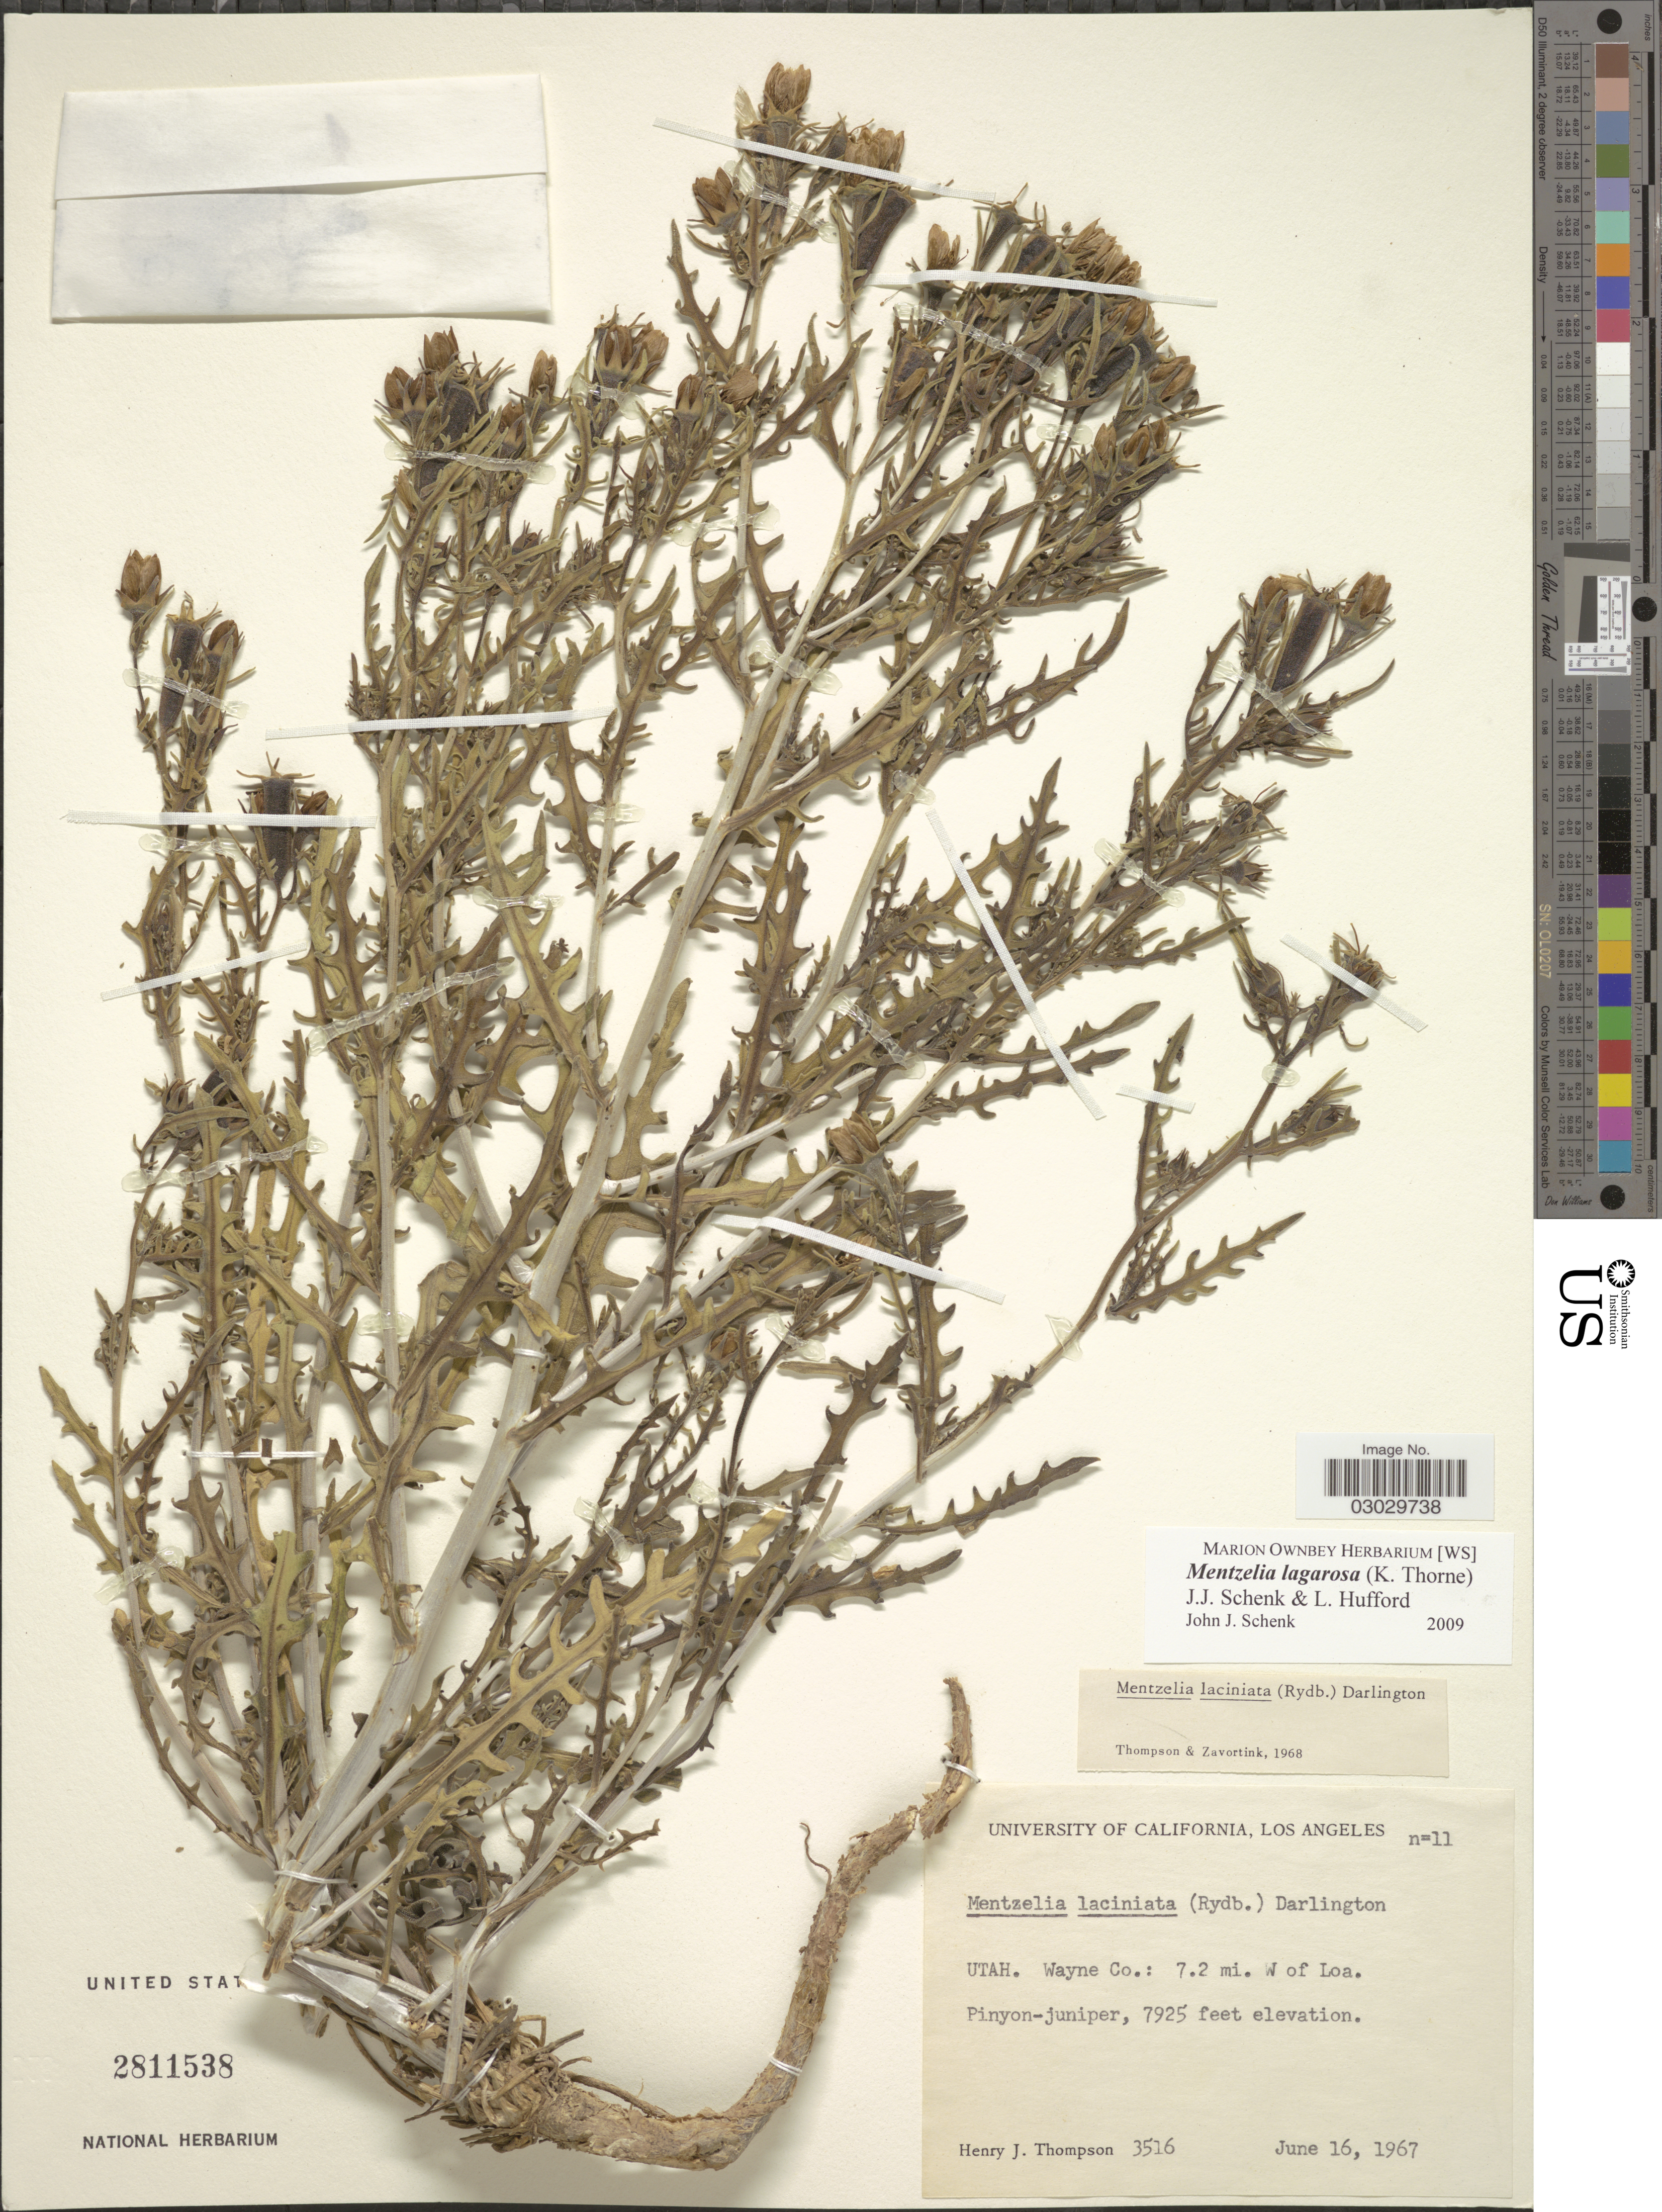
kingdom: Plantae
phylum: Tracheophyta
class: Magnoliopsida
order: Cornales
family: Loasaceae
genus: Mentzelia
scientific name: Mentzelia lagarosa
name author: (K.H. Thorne) J.J. Schenk & L. Hufford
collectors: H. J. Thompson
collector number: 3516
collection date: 1967-06-16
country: United States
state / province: Utah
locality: Wayne Co.: 7.2 mi. W of Loa.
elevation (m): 2416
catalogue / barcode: US 2811538